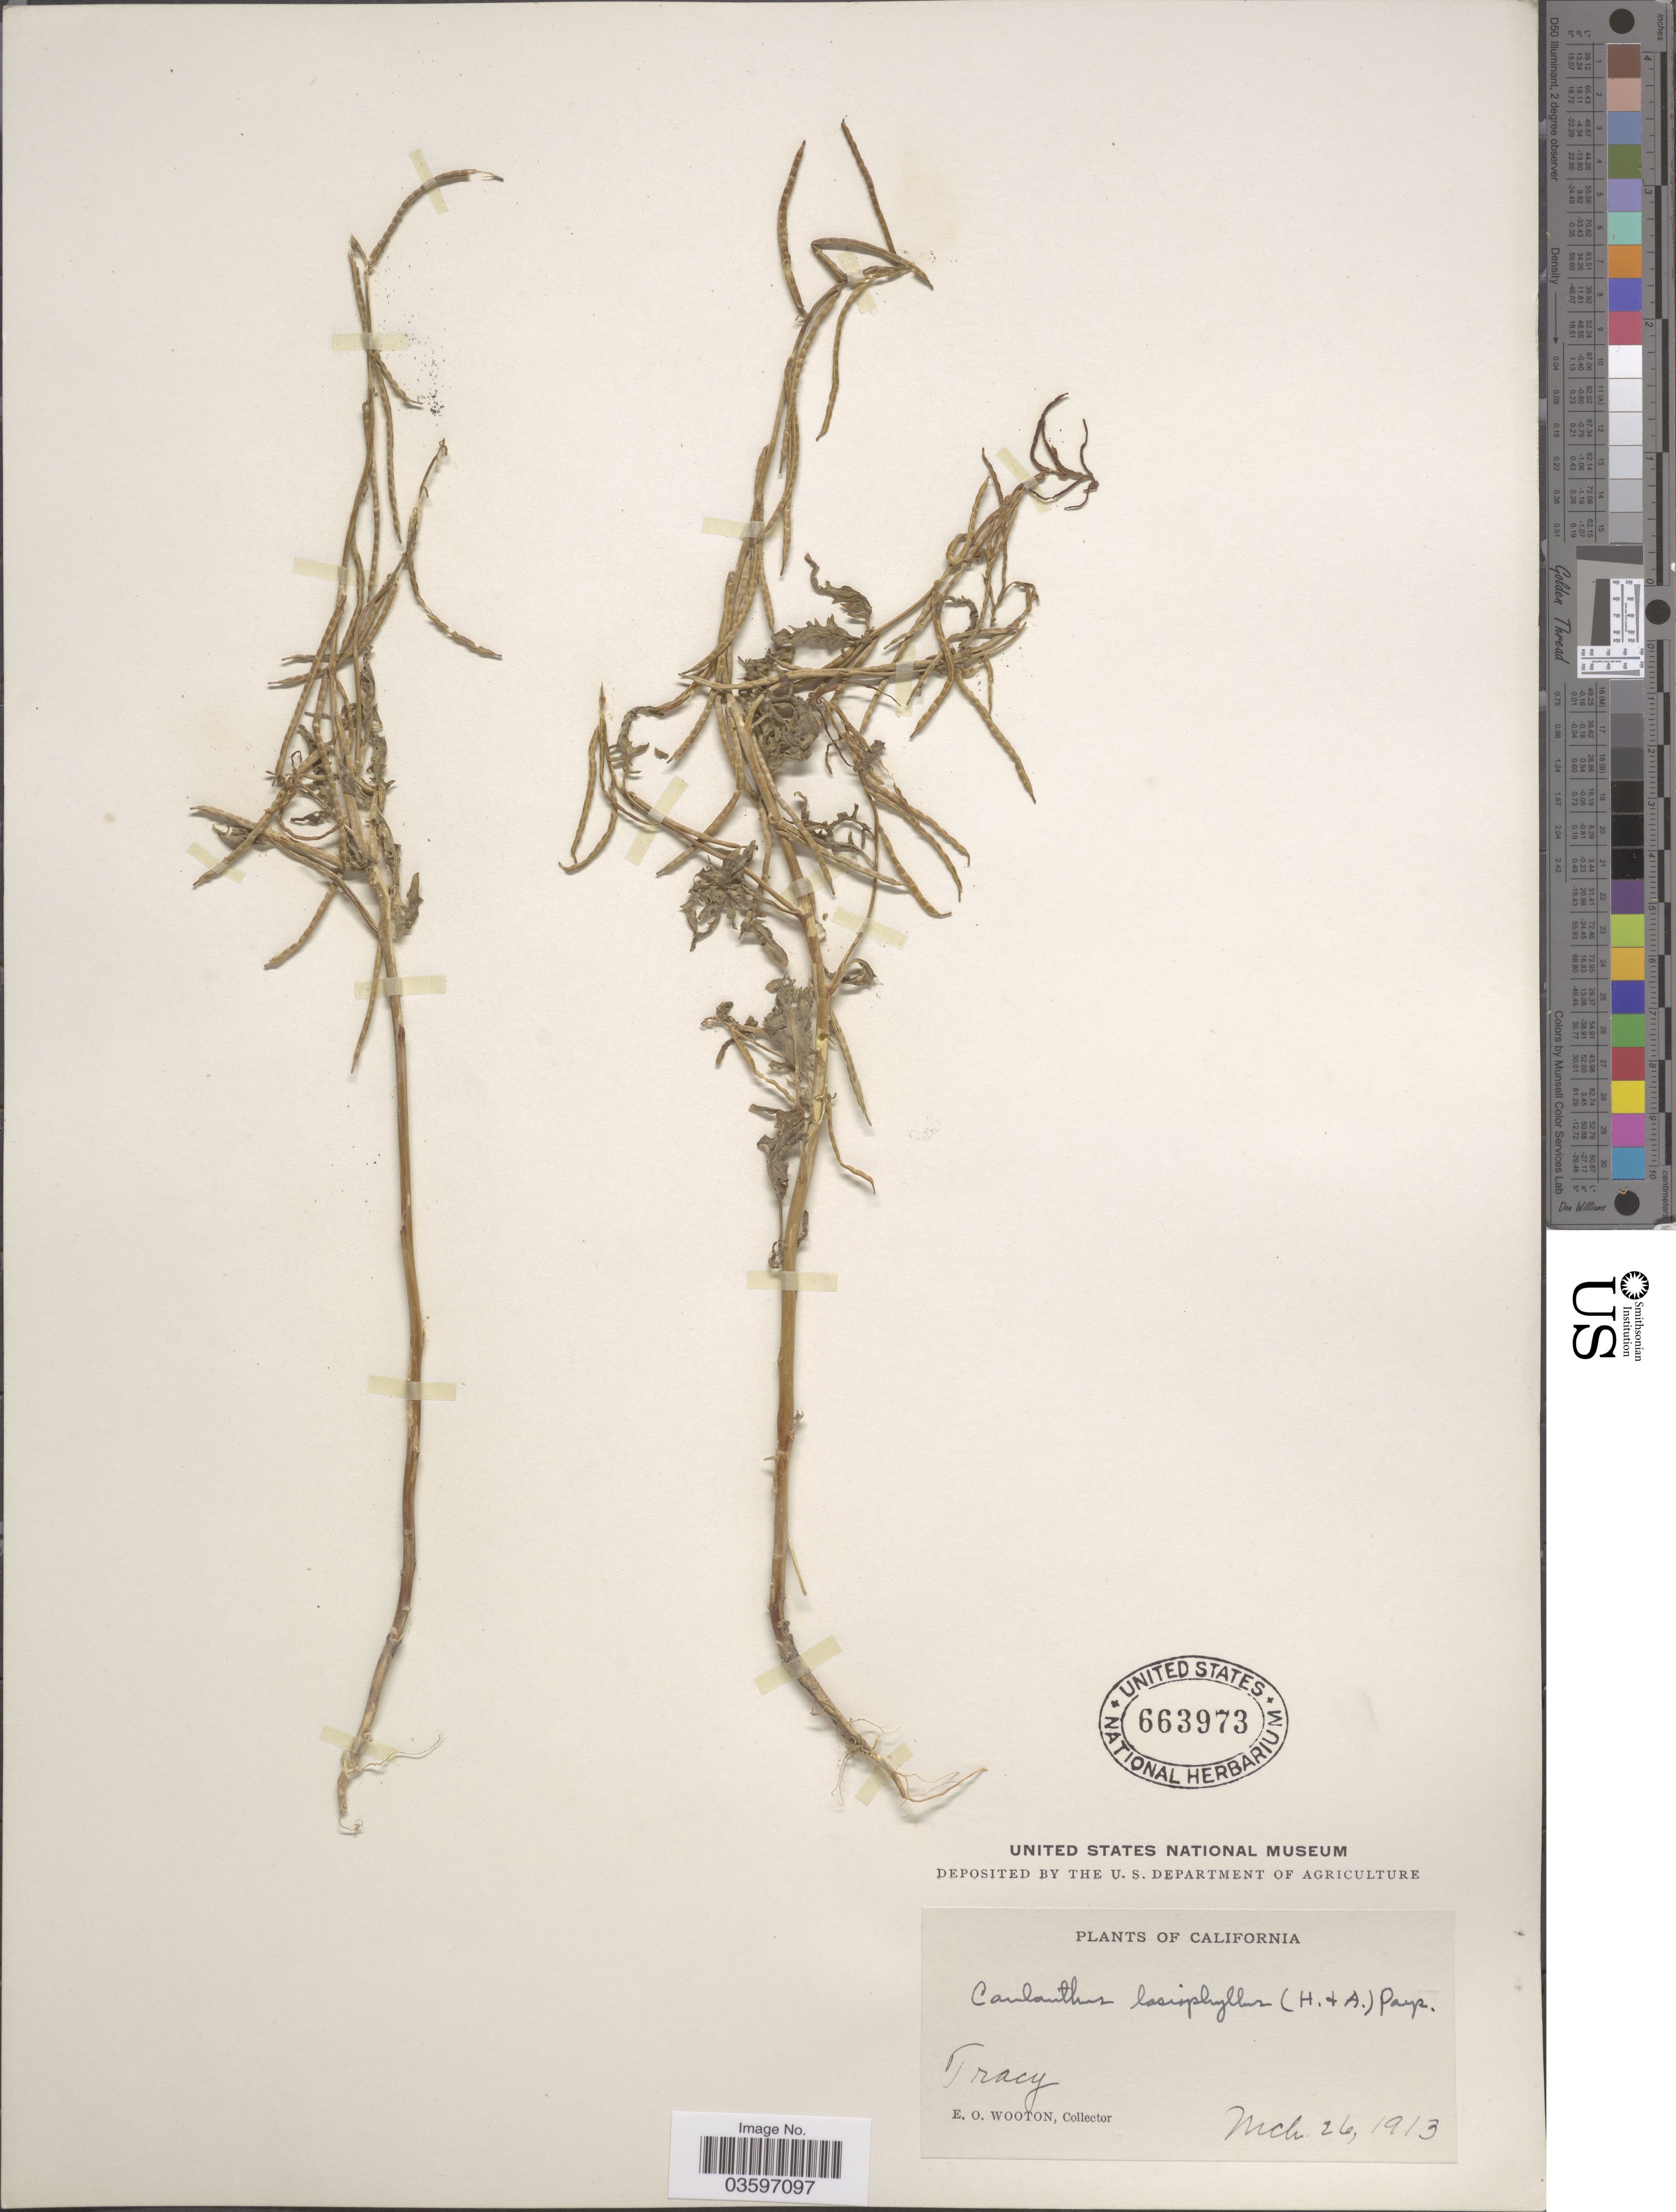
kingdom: Plantae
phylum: Tracheophyta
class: Magnoliopsida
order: Brassicales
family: Brassicaceae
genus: Caulanthus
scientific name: Caulanthus lasiophyllus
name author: (Hook. & Arn.) Payson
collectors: E. O. Wooton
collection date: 1913-03-26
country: United States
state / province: California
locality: Tracy.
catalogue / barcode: US 663973